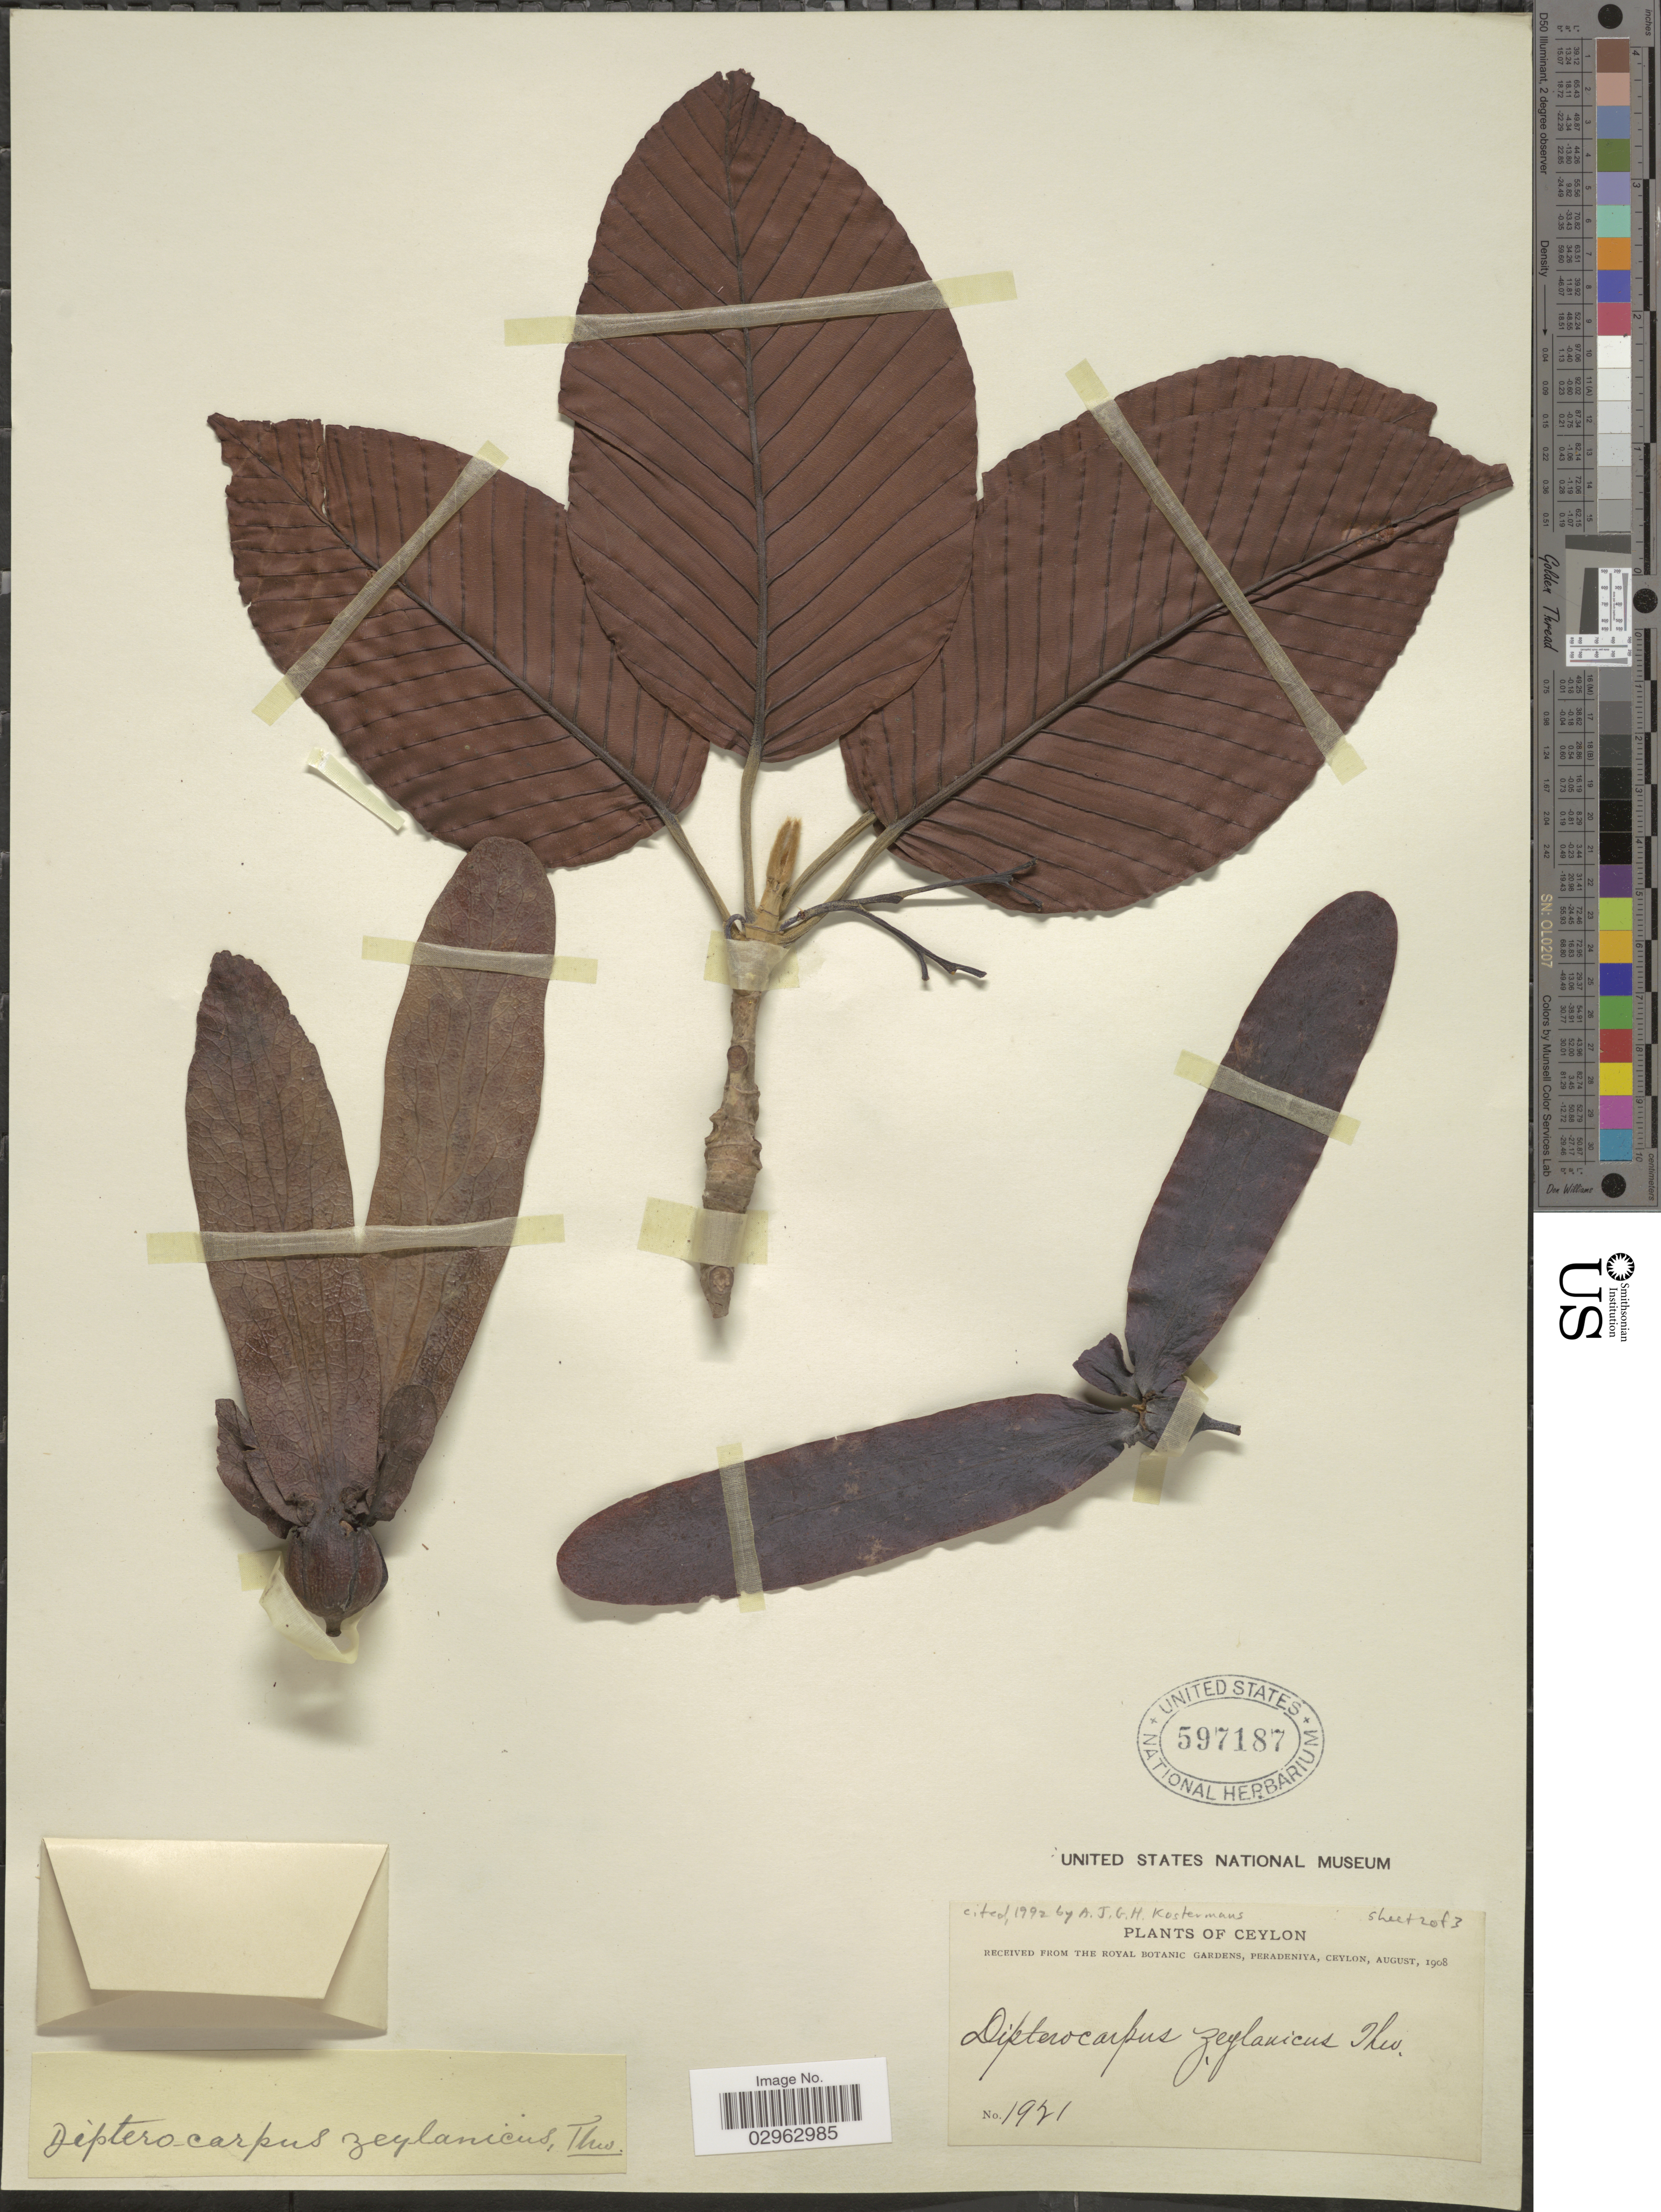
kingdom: Plantae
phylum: Tracheophyta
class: Magnoliopsida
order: Malvales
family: Dipterocarpaceae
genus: Dipterocarpus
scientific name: Dipterocarpus zeylanicus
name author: Thwaites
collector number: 1921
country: Sri Lanka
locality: Ceylon.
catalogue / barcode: US 597187